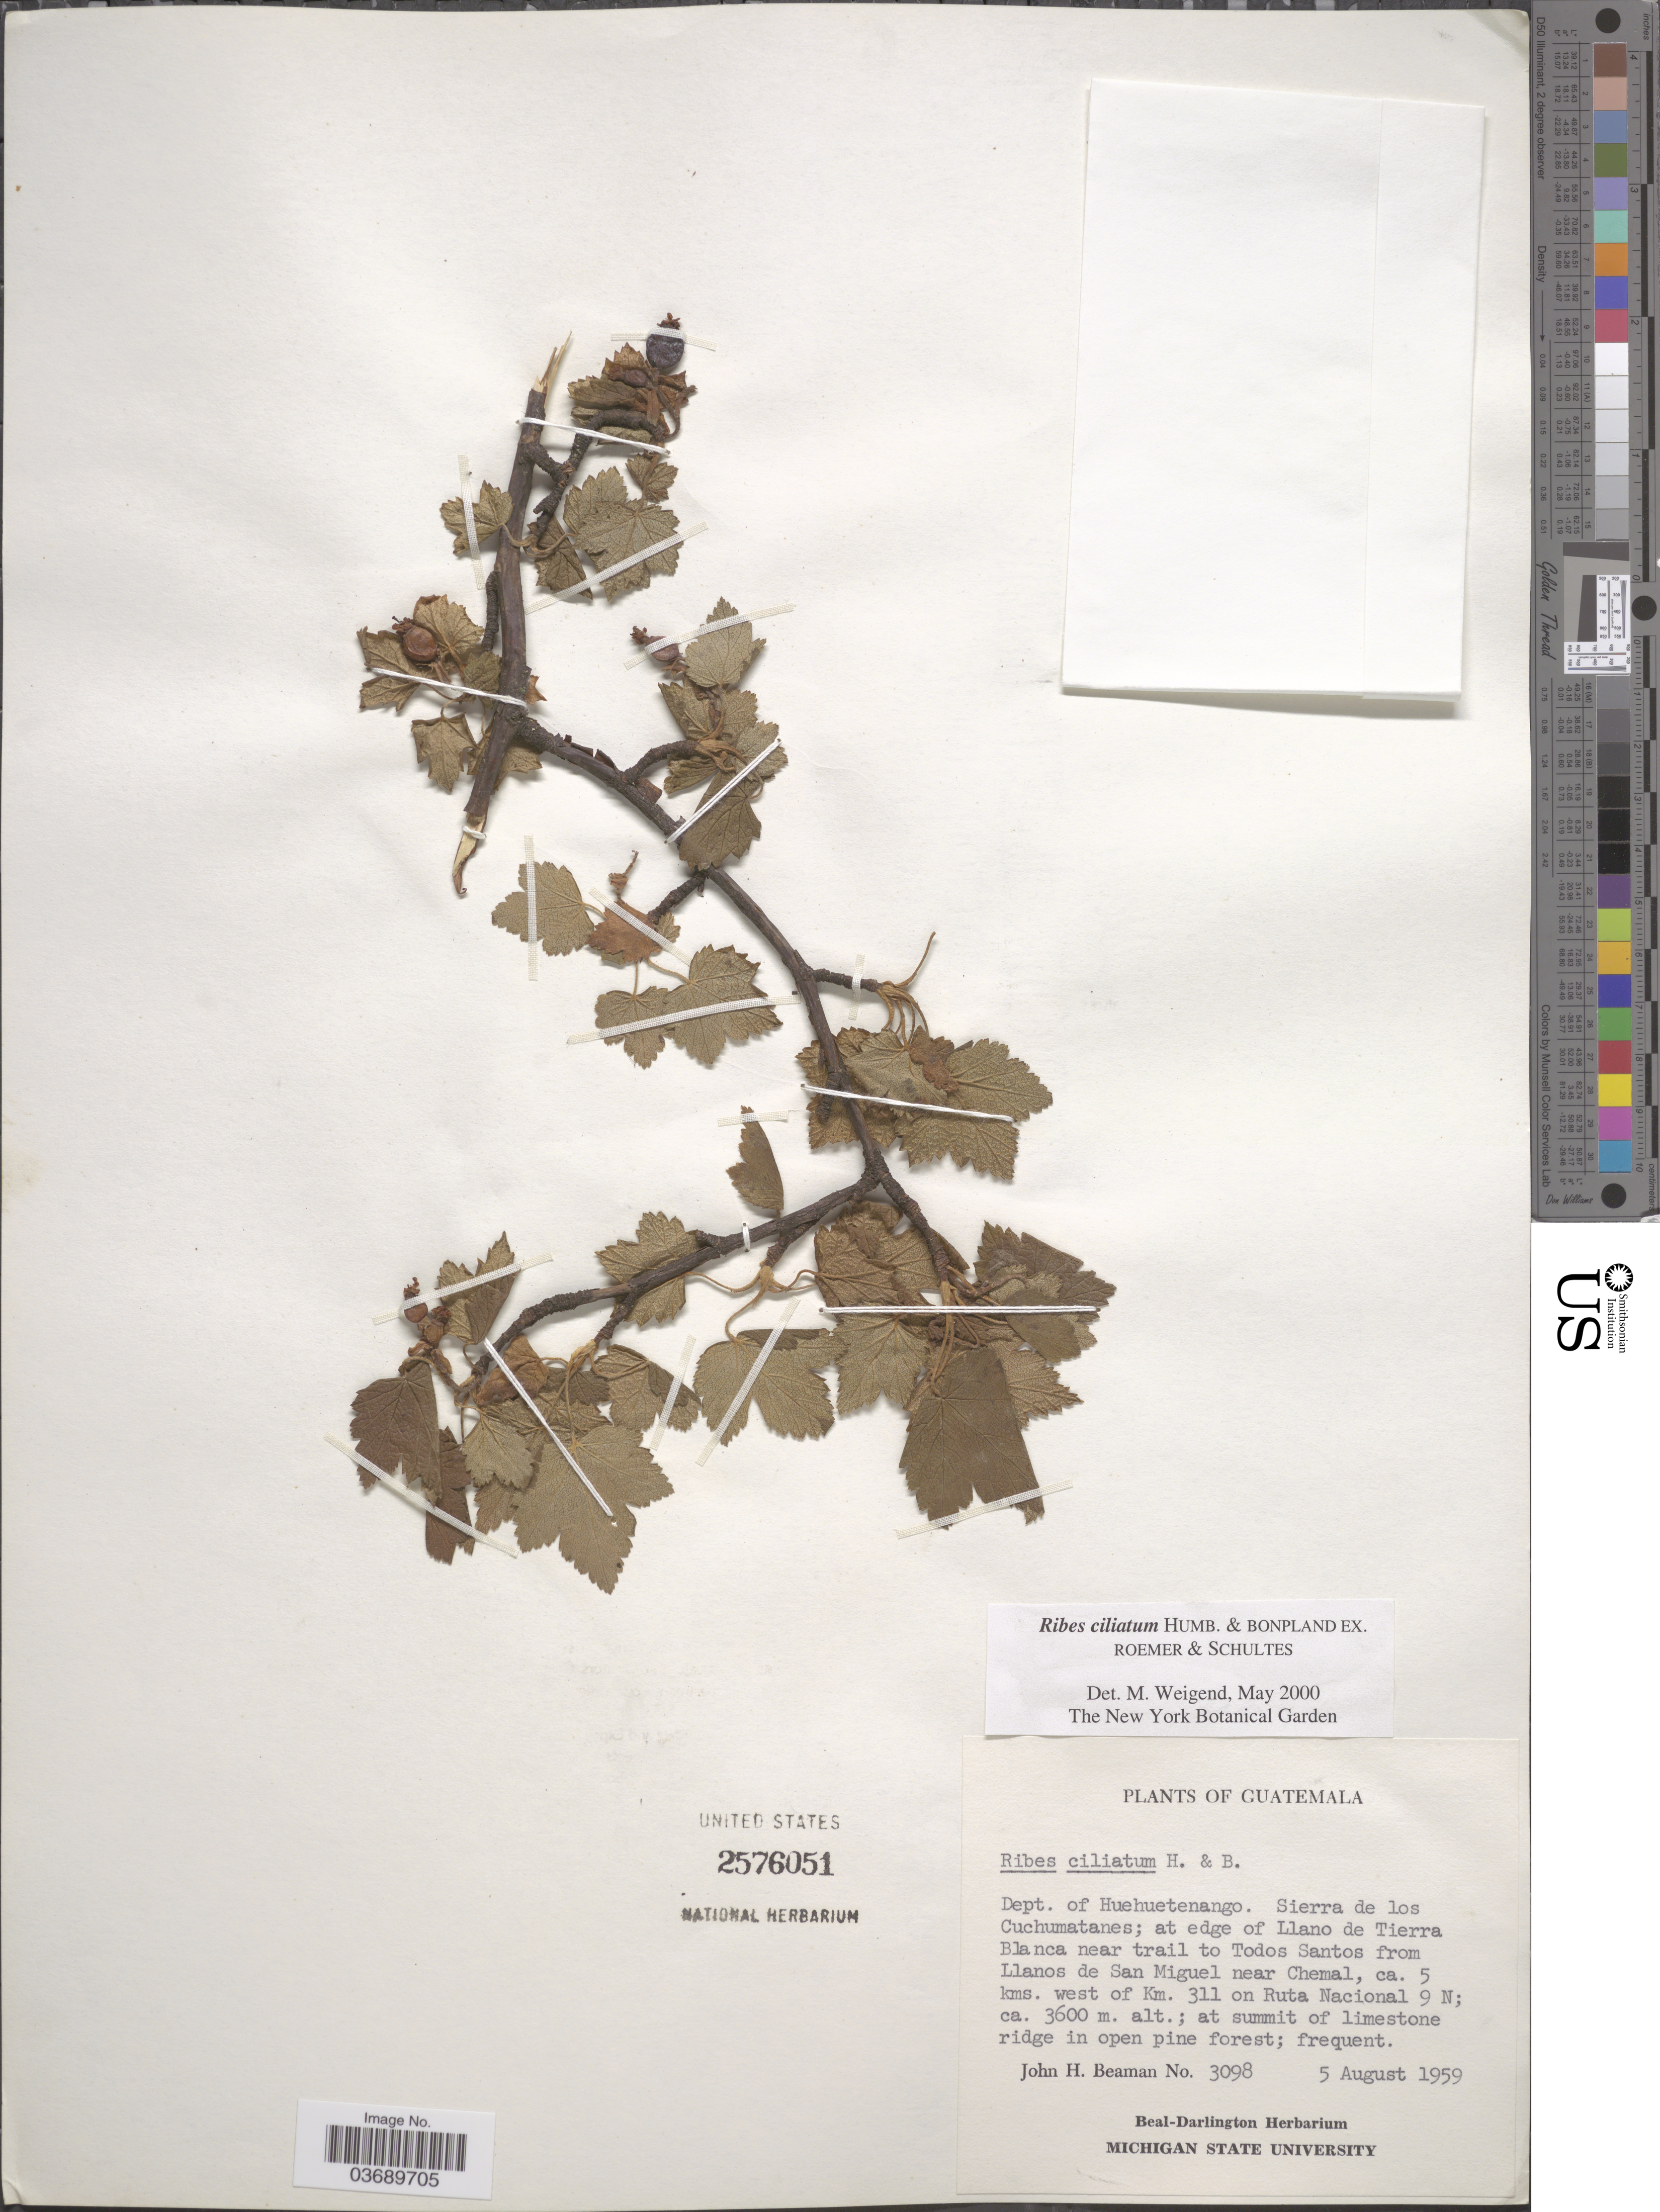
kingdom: Plantae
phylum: Tracheophyta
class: Magnoliopsida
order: Saxifragales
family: Grossulariaceae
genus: Ribes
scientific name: Ribes ciliatum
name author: Humb. & Bonpl. ex Roem. & Schult.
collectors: J. H. Beaman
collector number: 3098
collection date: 1959-08-05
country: Guatemala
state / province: Huehuetenango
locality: Dept. of Huehuetenango. Sierra de los Cuchumatanes; at edge of Llano de Tierra Blanca near trail to Todos Santos from LLanos de San Miguel near Chemal, ca. 5 kms. west of Km. 311 on Ruta Nacional 9 N.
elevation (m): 3600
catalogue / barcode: US 2576051